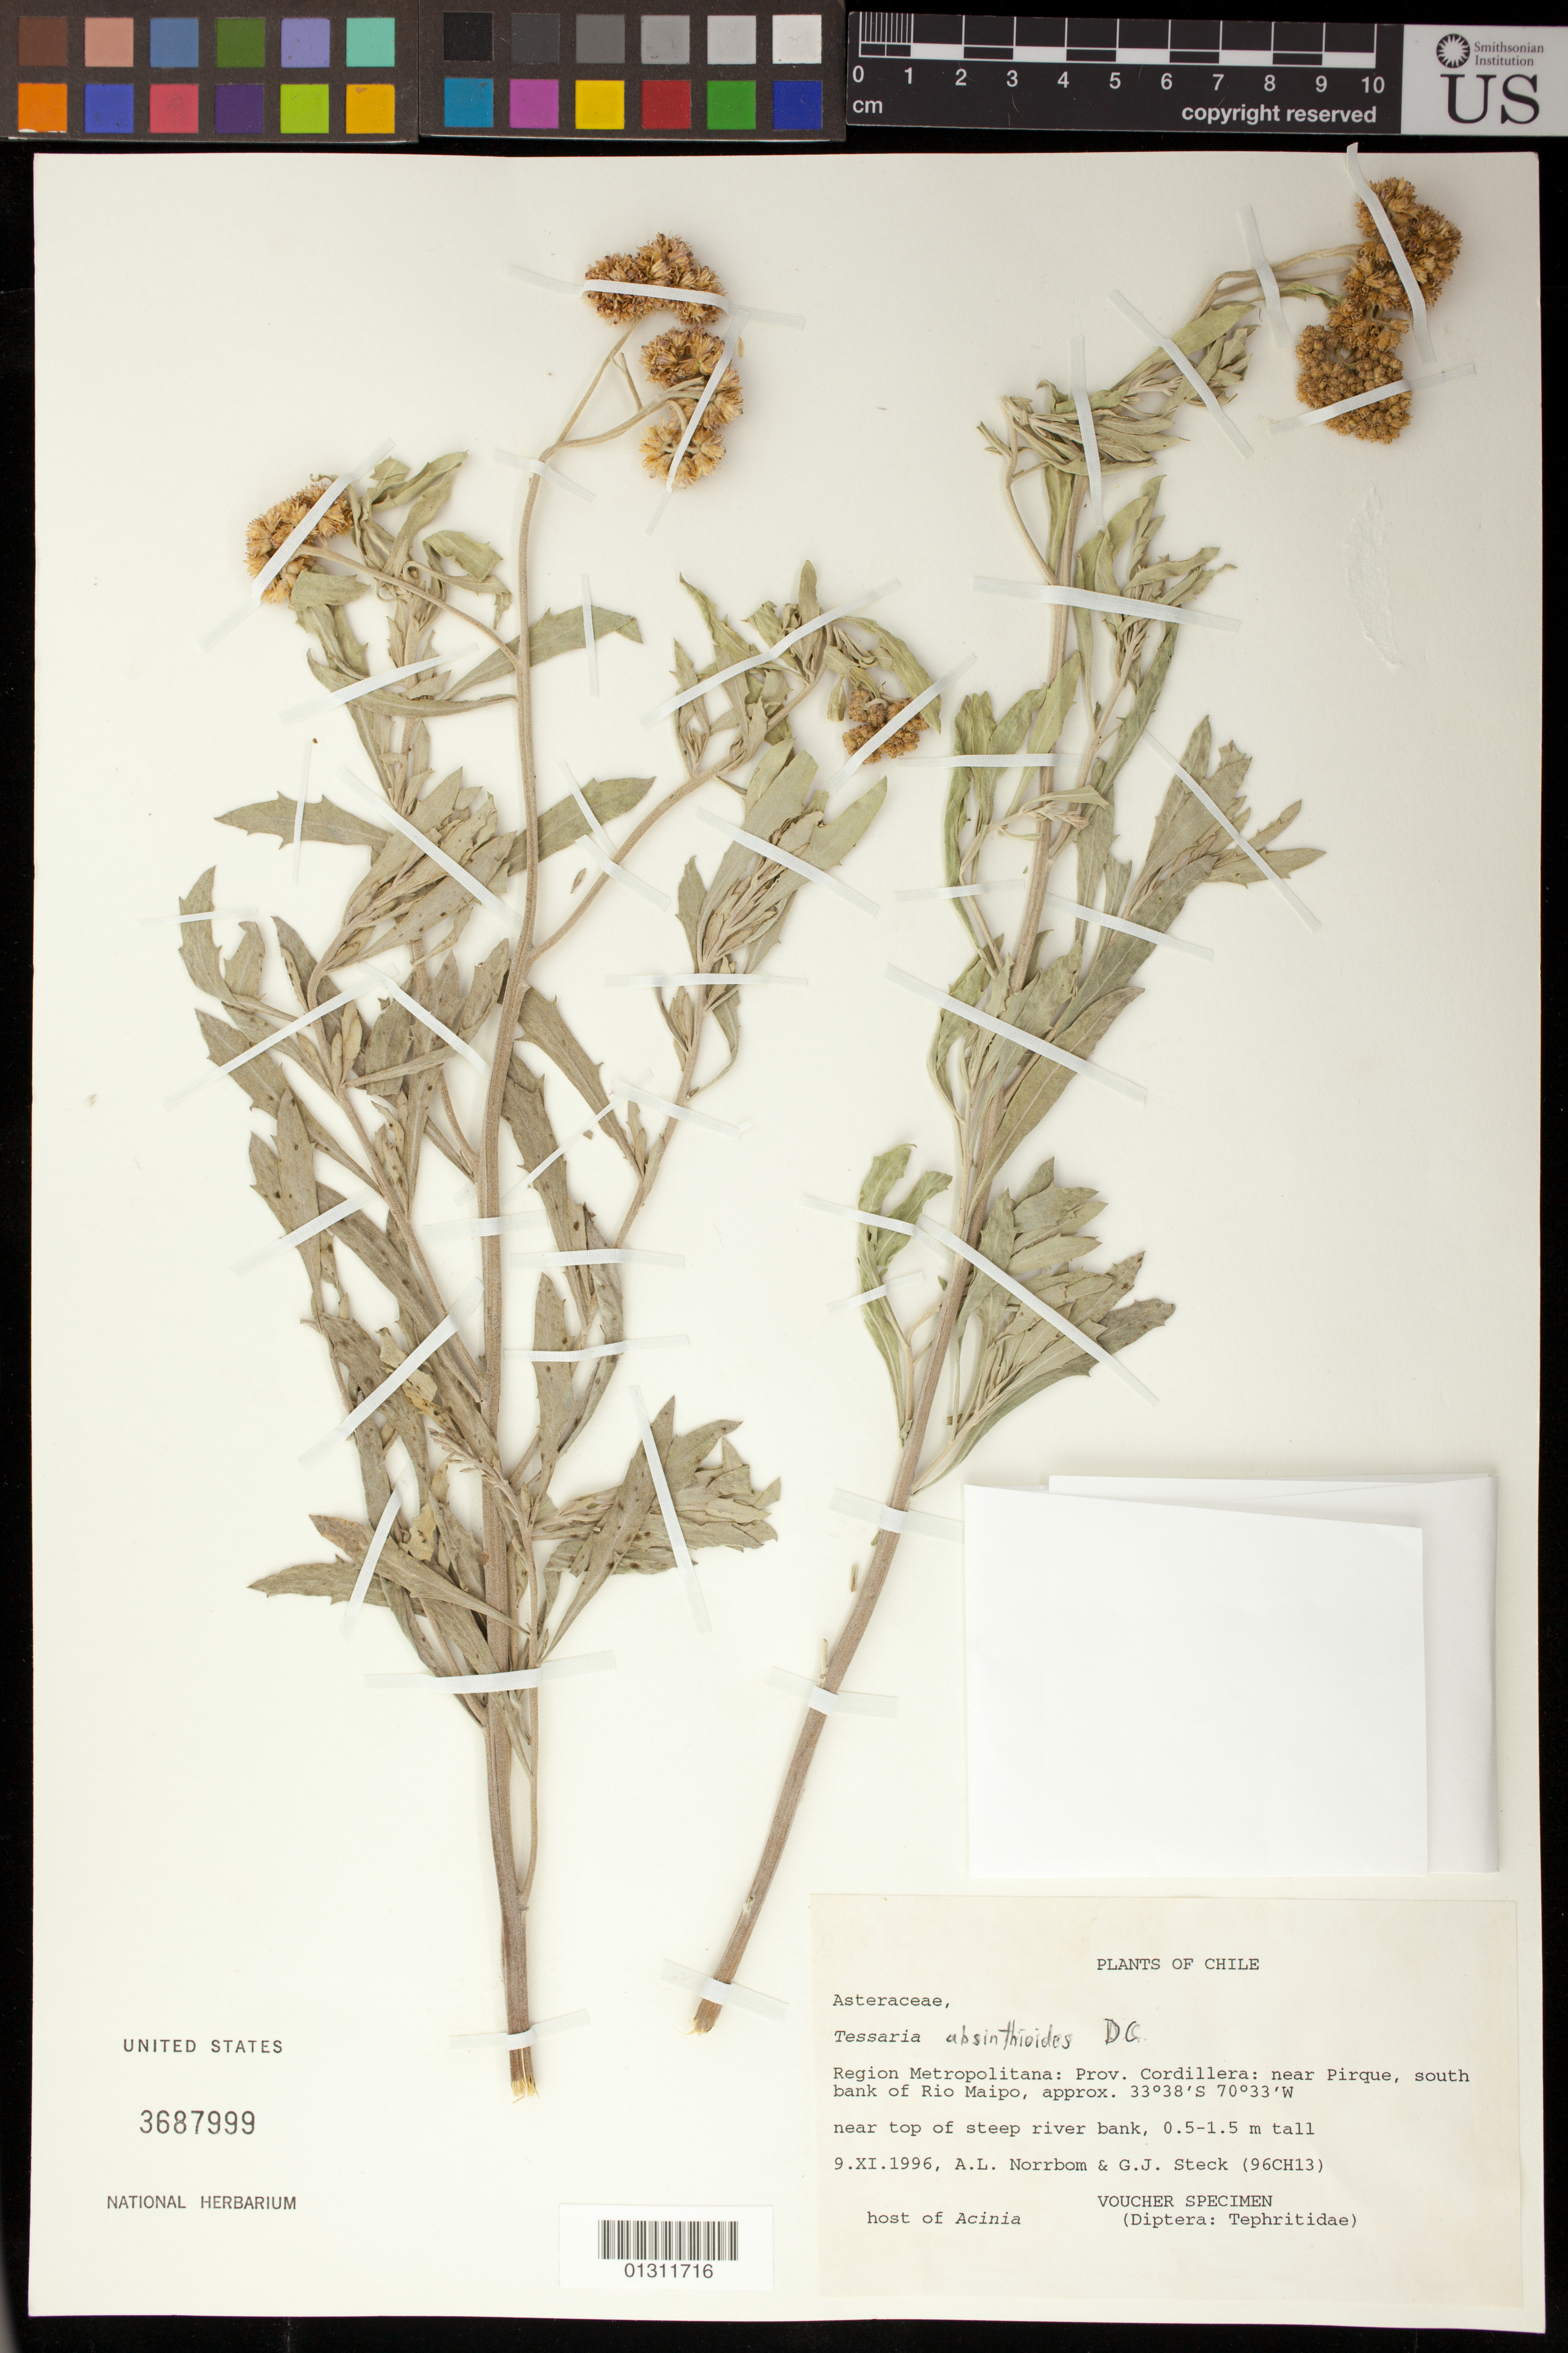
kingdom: Plantae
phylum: Tracheophyta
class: Magnoliopsida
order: Asterales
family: Asteraceae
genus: Tessaria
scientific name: Tessaria absinthioides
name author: (Hook. & Arn.) DC.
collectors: A. L. Norrbom & G. Steck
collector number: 96CH13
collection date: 1996-11-09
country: Chile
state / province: Región Metropolitana (RM)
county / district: Cordillera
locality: Prov. Cordillera: near Pirque, S bank of Rio Maipo.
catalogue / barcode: US 3687999